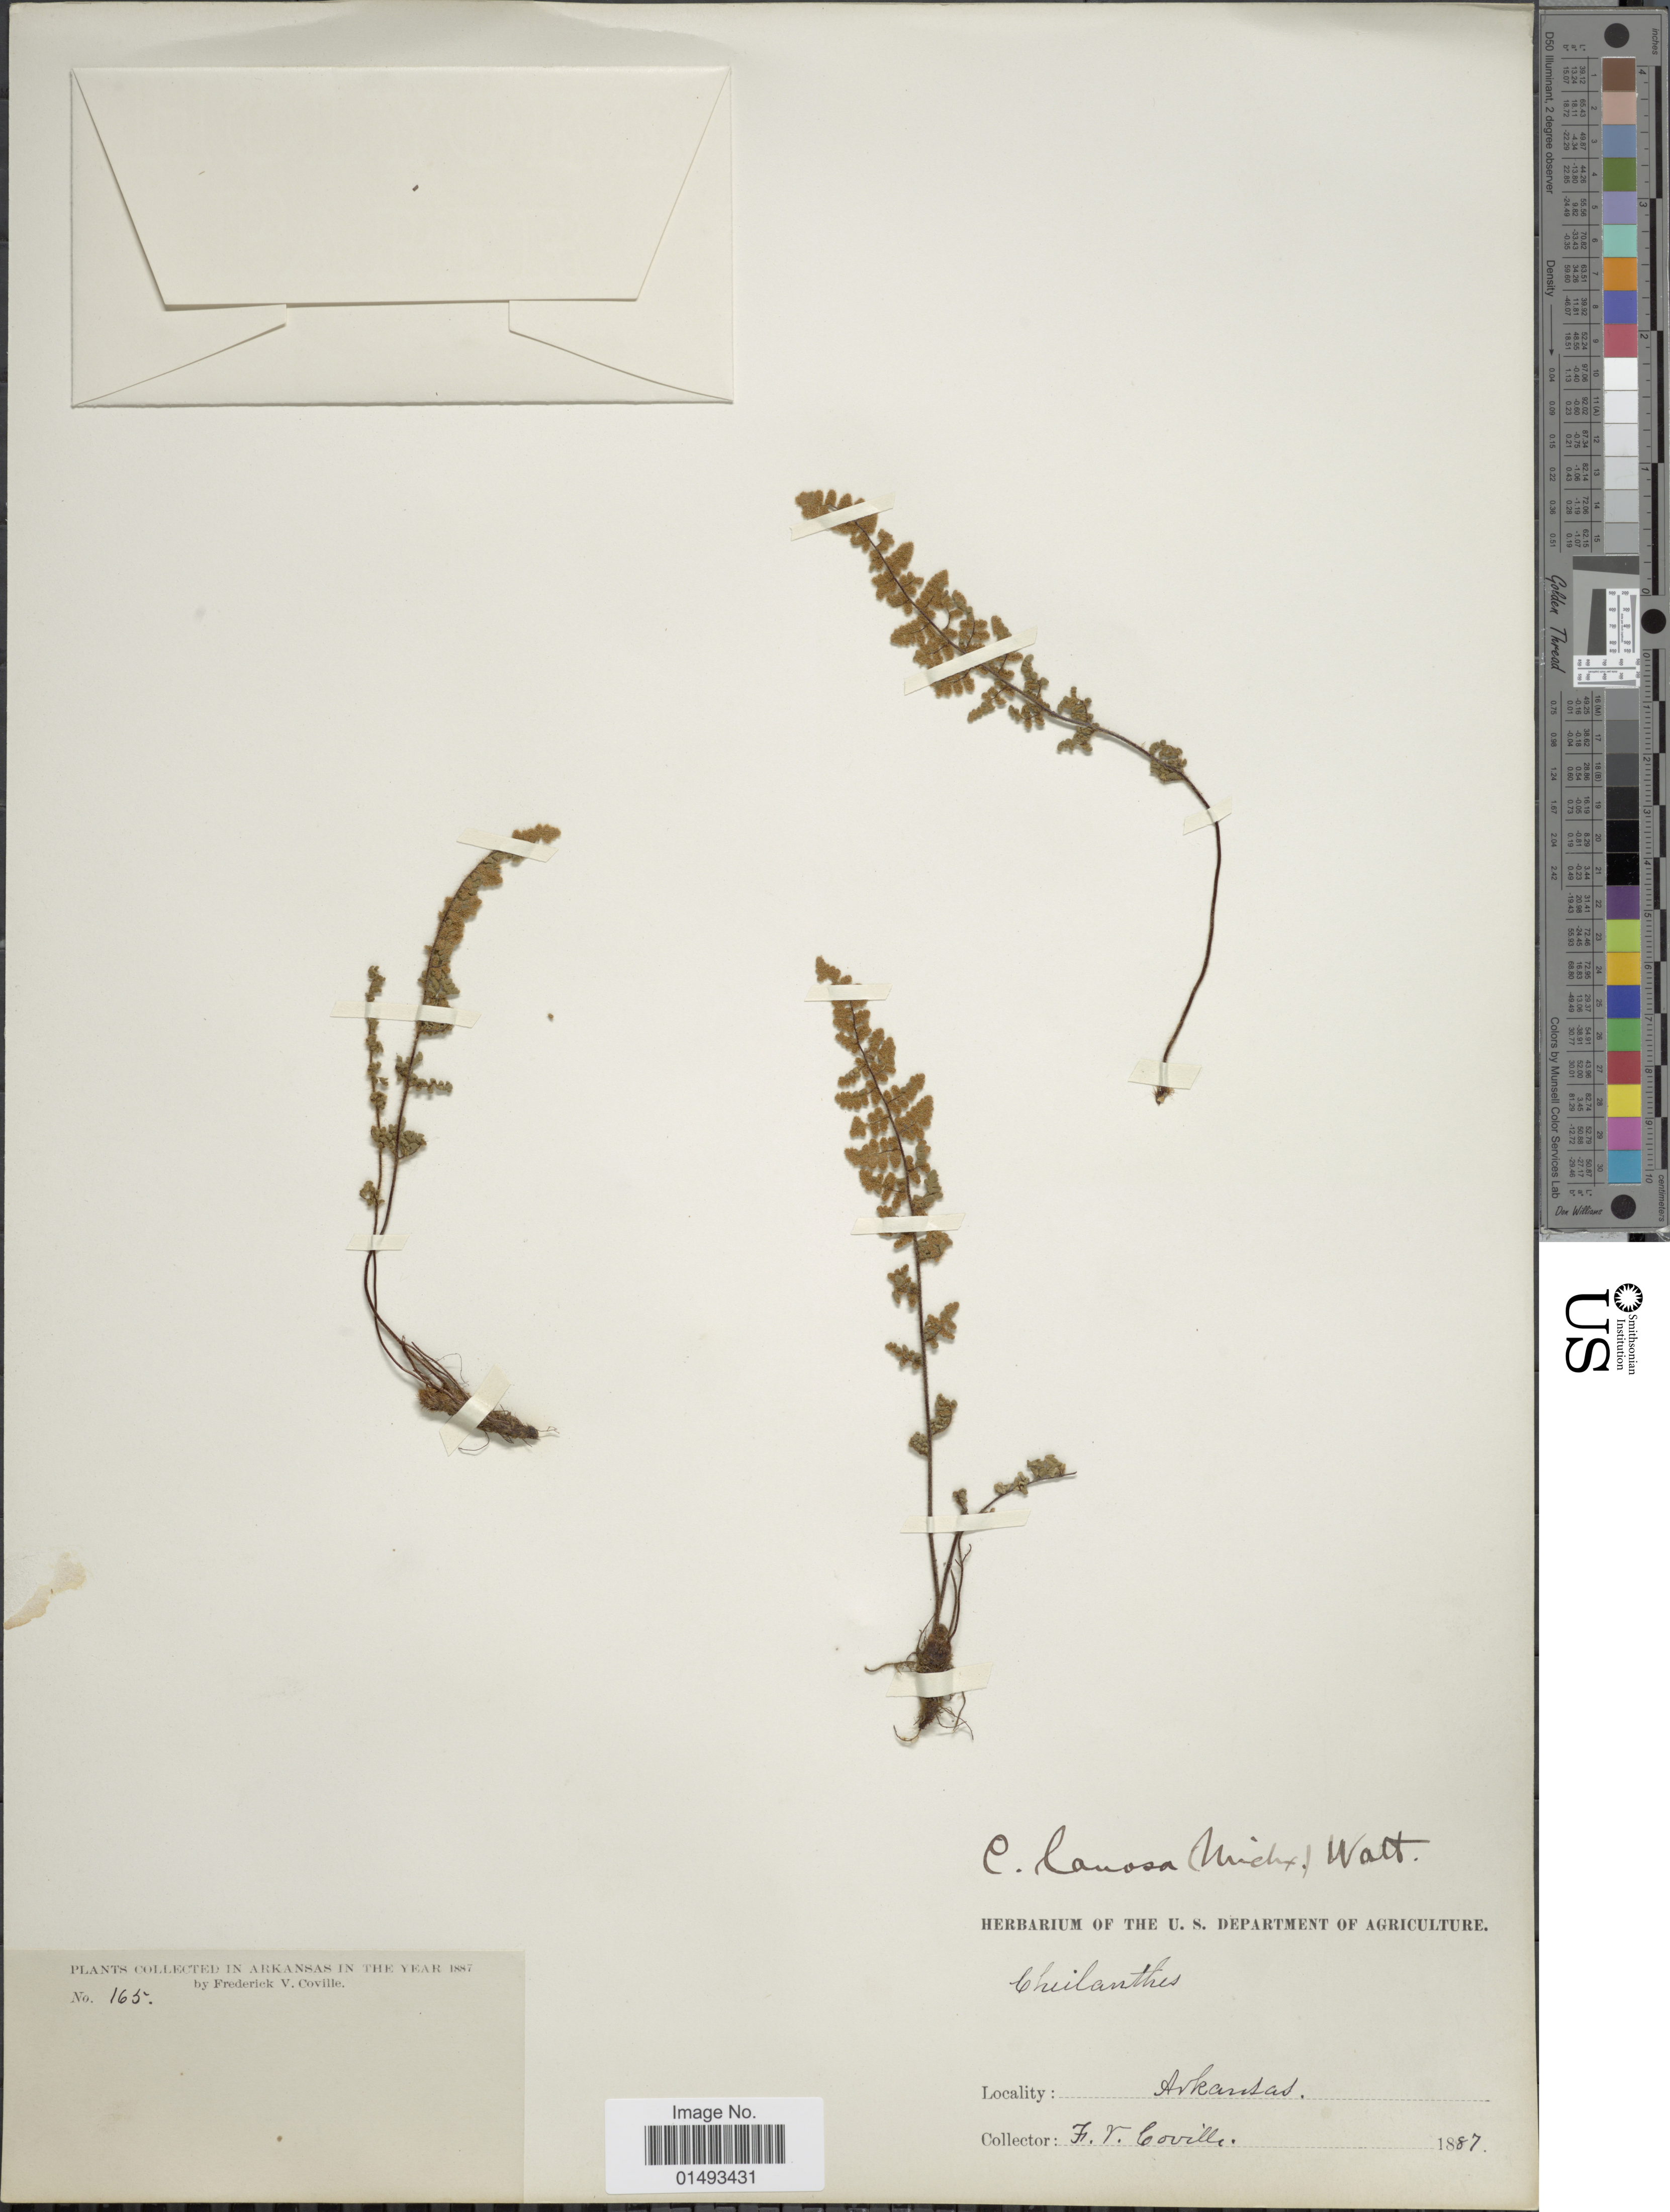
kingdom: Plantae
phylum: Tracheophyta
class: Polypodiopsida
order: Polypodiales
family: Pteridaceae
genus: Myriopteris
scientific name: Myriopteris lanosa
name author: (Michx.) Grusz & Windham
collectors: F. V. Coville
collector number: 165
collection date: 1887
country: United States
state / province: Arkansas